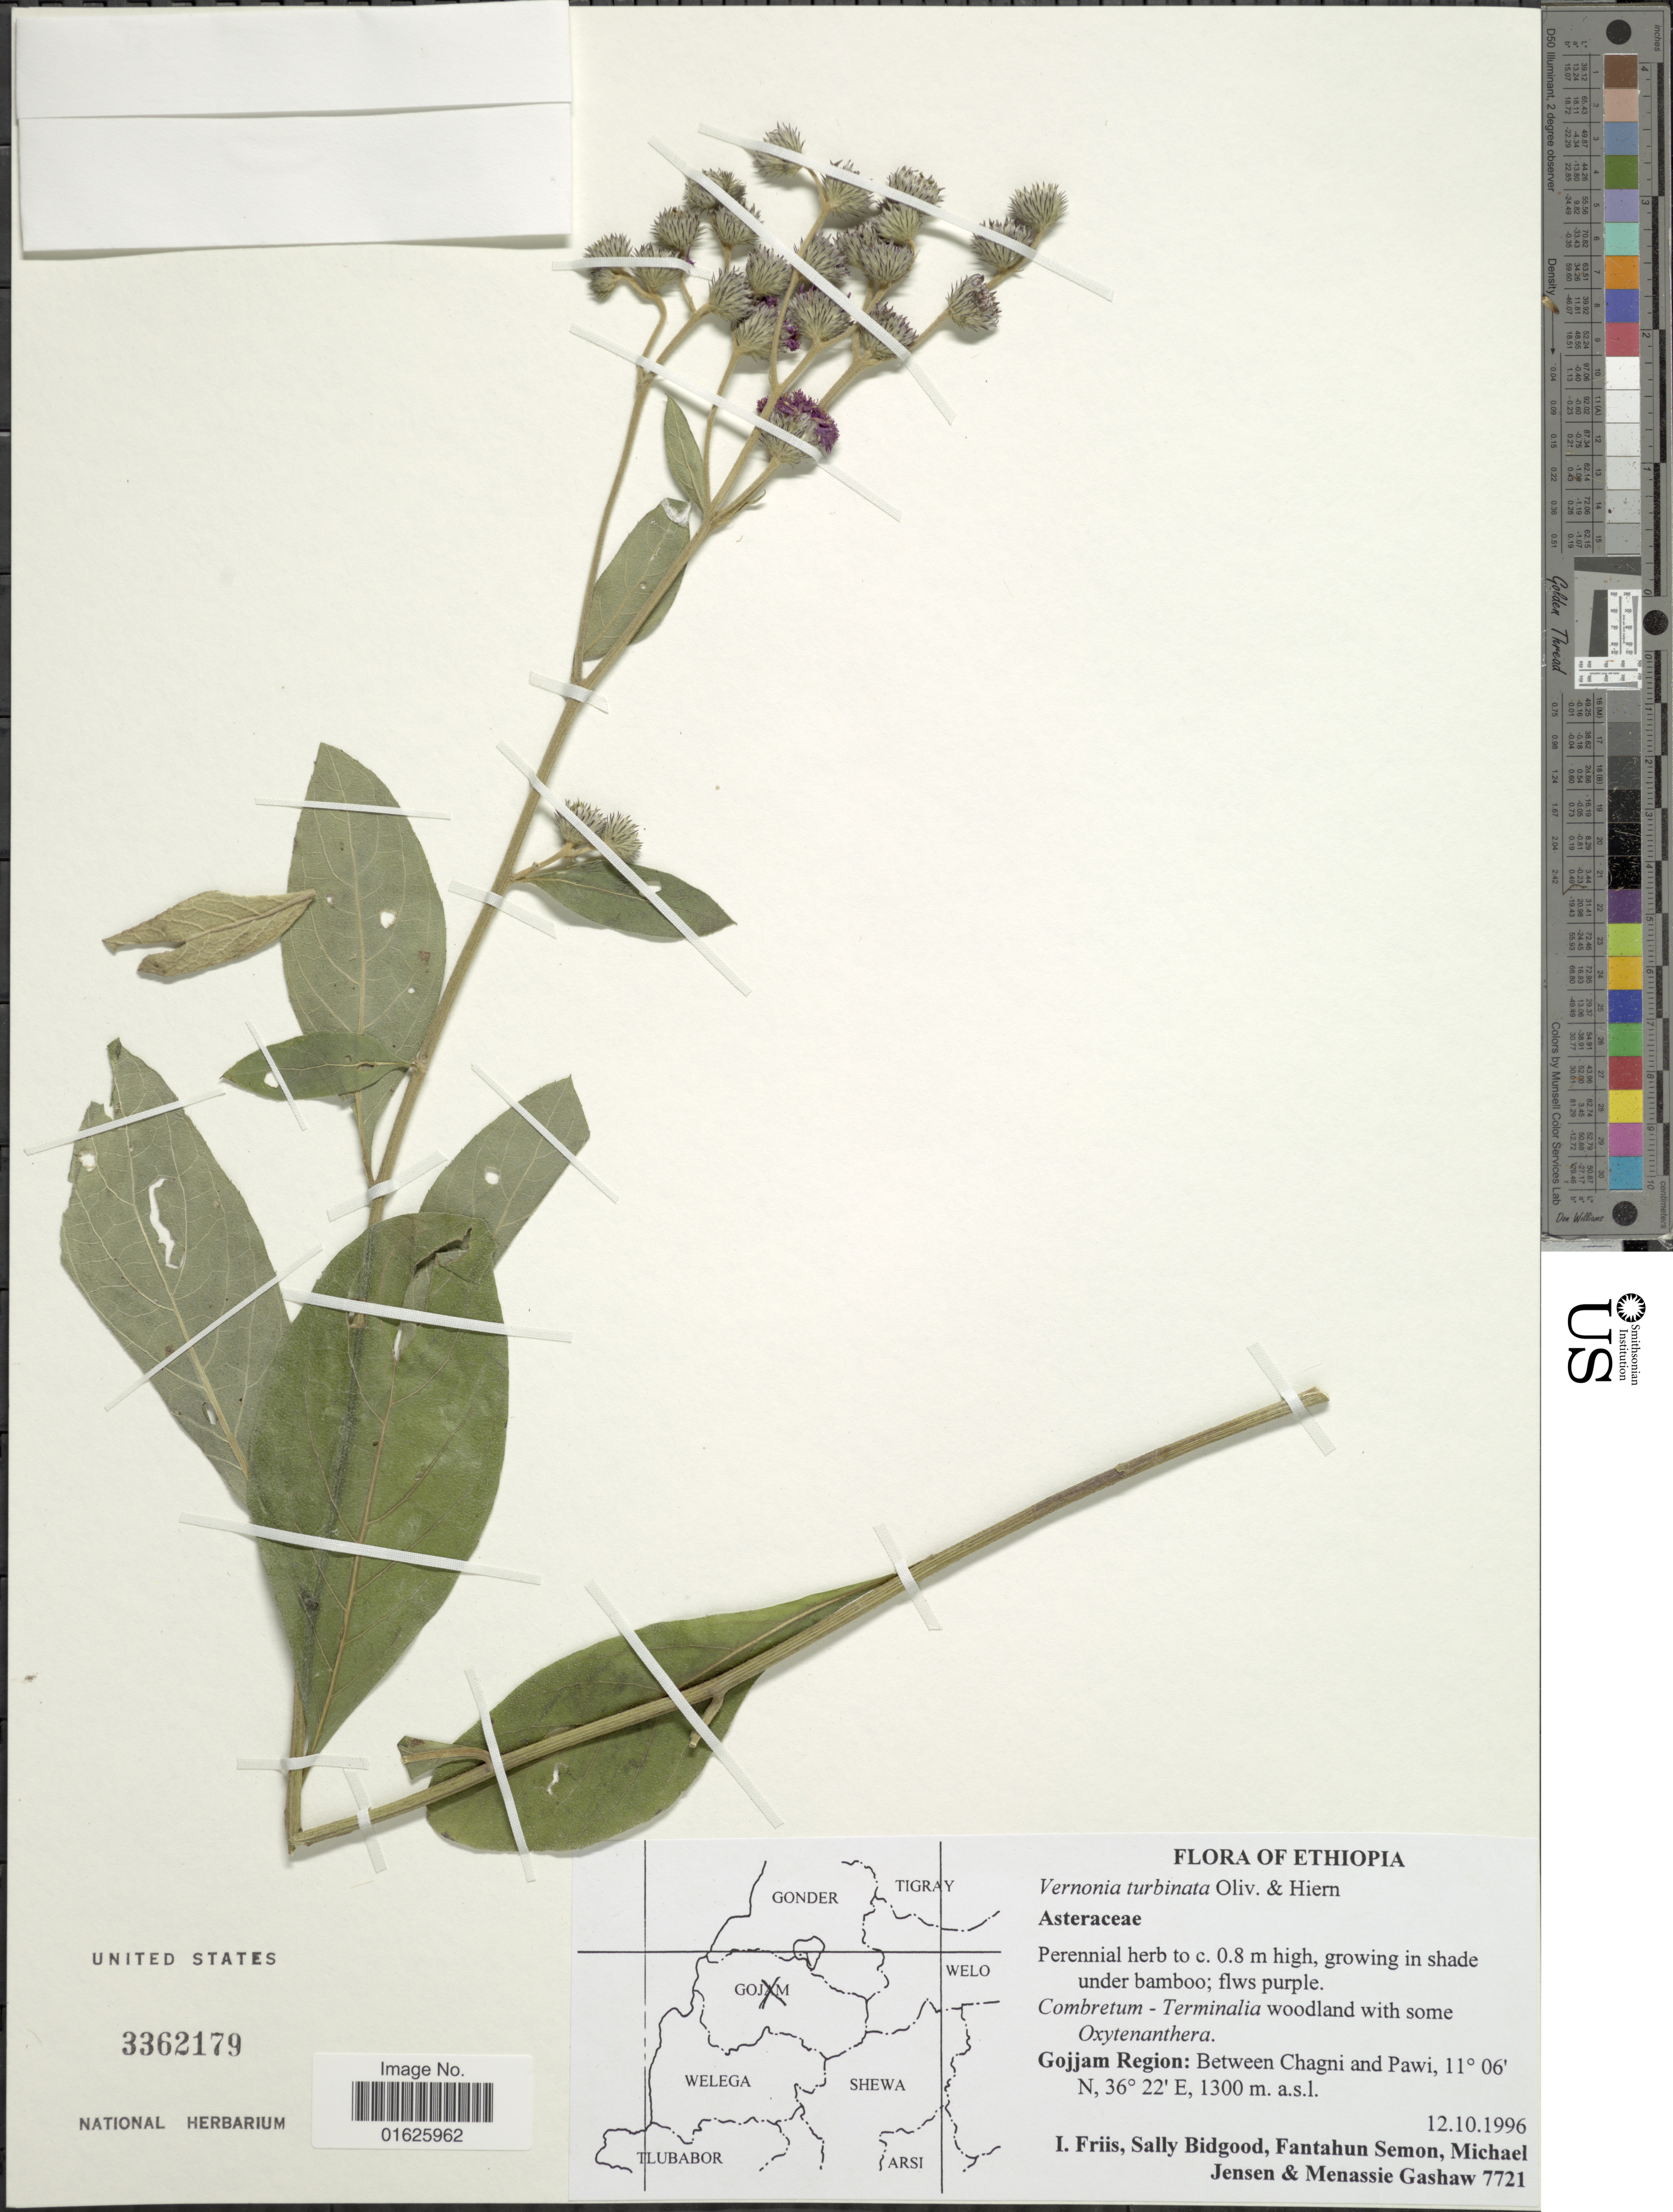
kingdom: Plantae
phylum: Tracheophyta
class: Magnoliopsida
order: Asterales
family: Asteraceae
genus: Orbivestus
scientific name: Orbivestus turbinata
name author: (Oliv. & Hiern) H. Rob.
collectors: I. Friis, S. Bidgood, F. Semon, M. Jensen & M. Gashaw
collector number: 7721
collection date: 1996-10-12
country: Ethiopia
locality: Gojjam Region: between Chagni and Pawi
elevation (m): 1300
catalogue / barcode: US 3362179